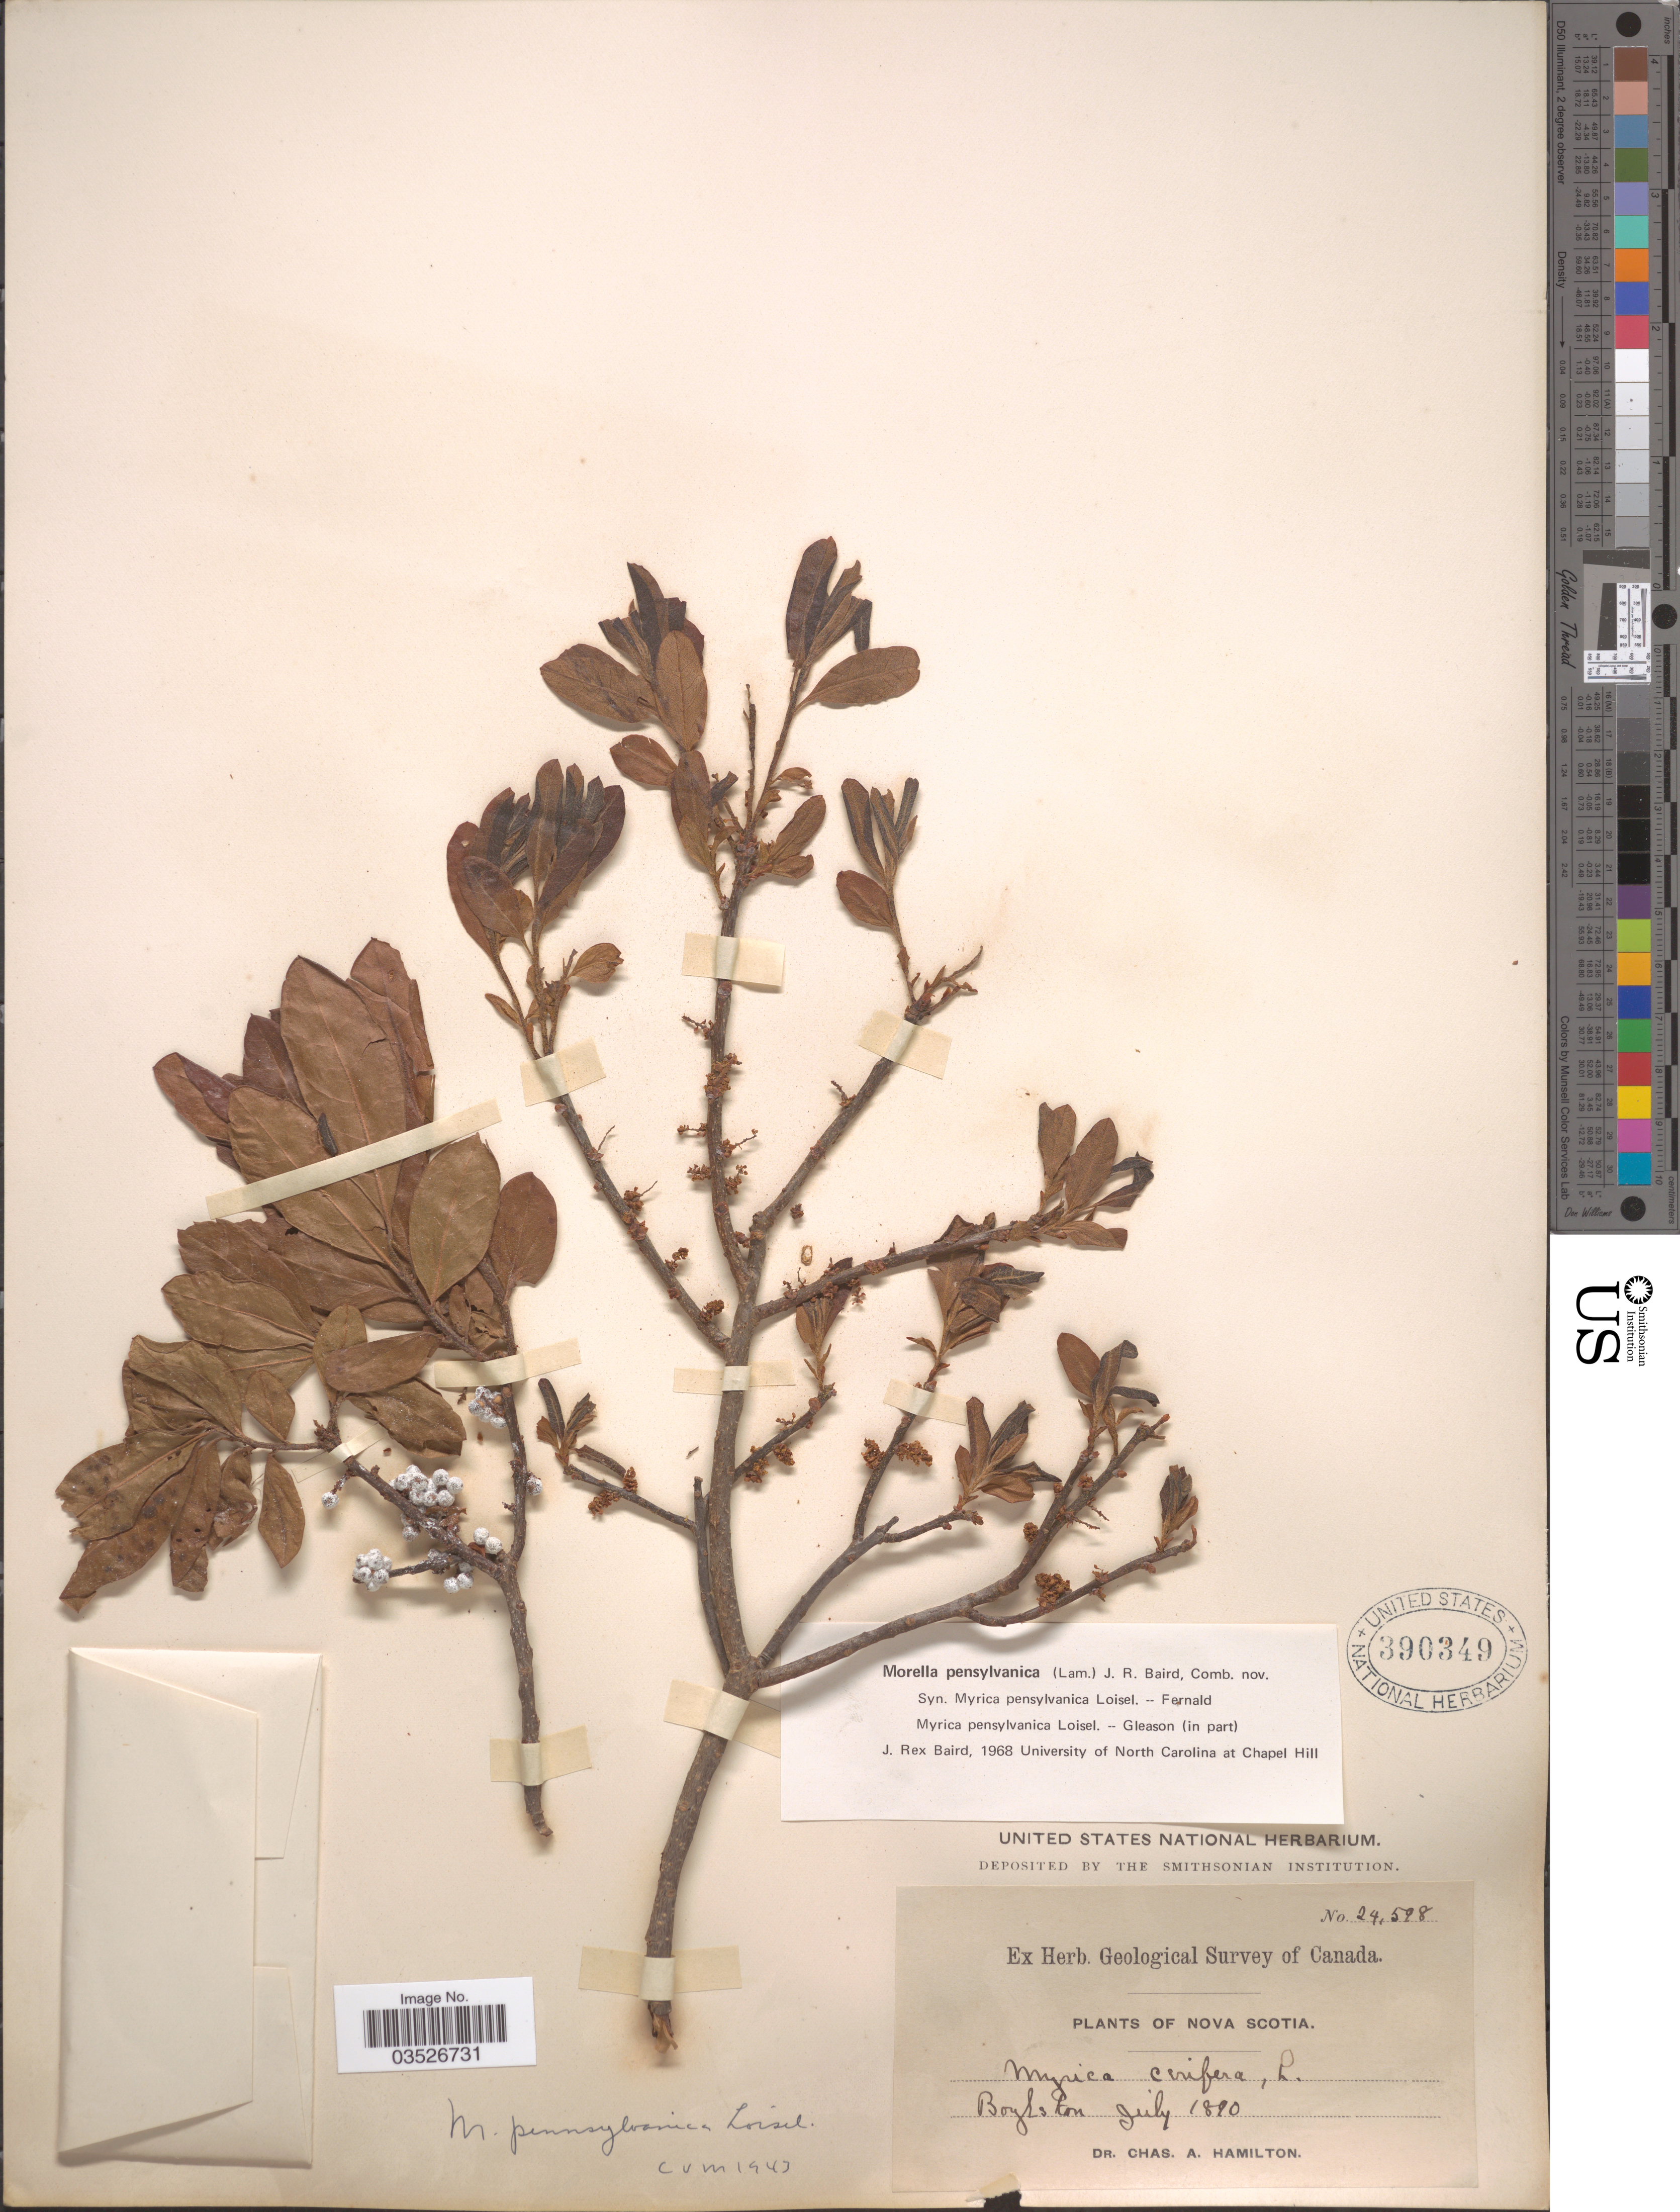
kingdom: Plantae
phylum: Tracheophyta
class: Magnoliopsida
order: Fagales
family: Myricaceae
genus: Morella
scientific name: Morella pensylvanica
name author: (Mirb.) Kartesz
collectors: C. A. Hamilton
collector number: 24598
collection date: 1890-07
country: Canada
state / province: Nova Scotia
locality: Boylston.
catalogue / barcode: US 390349